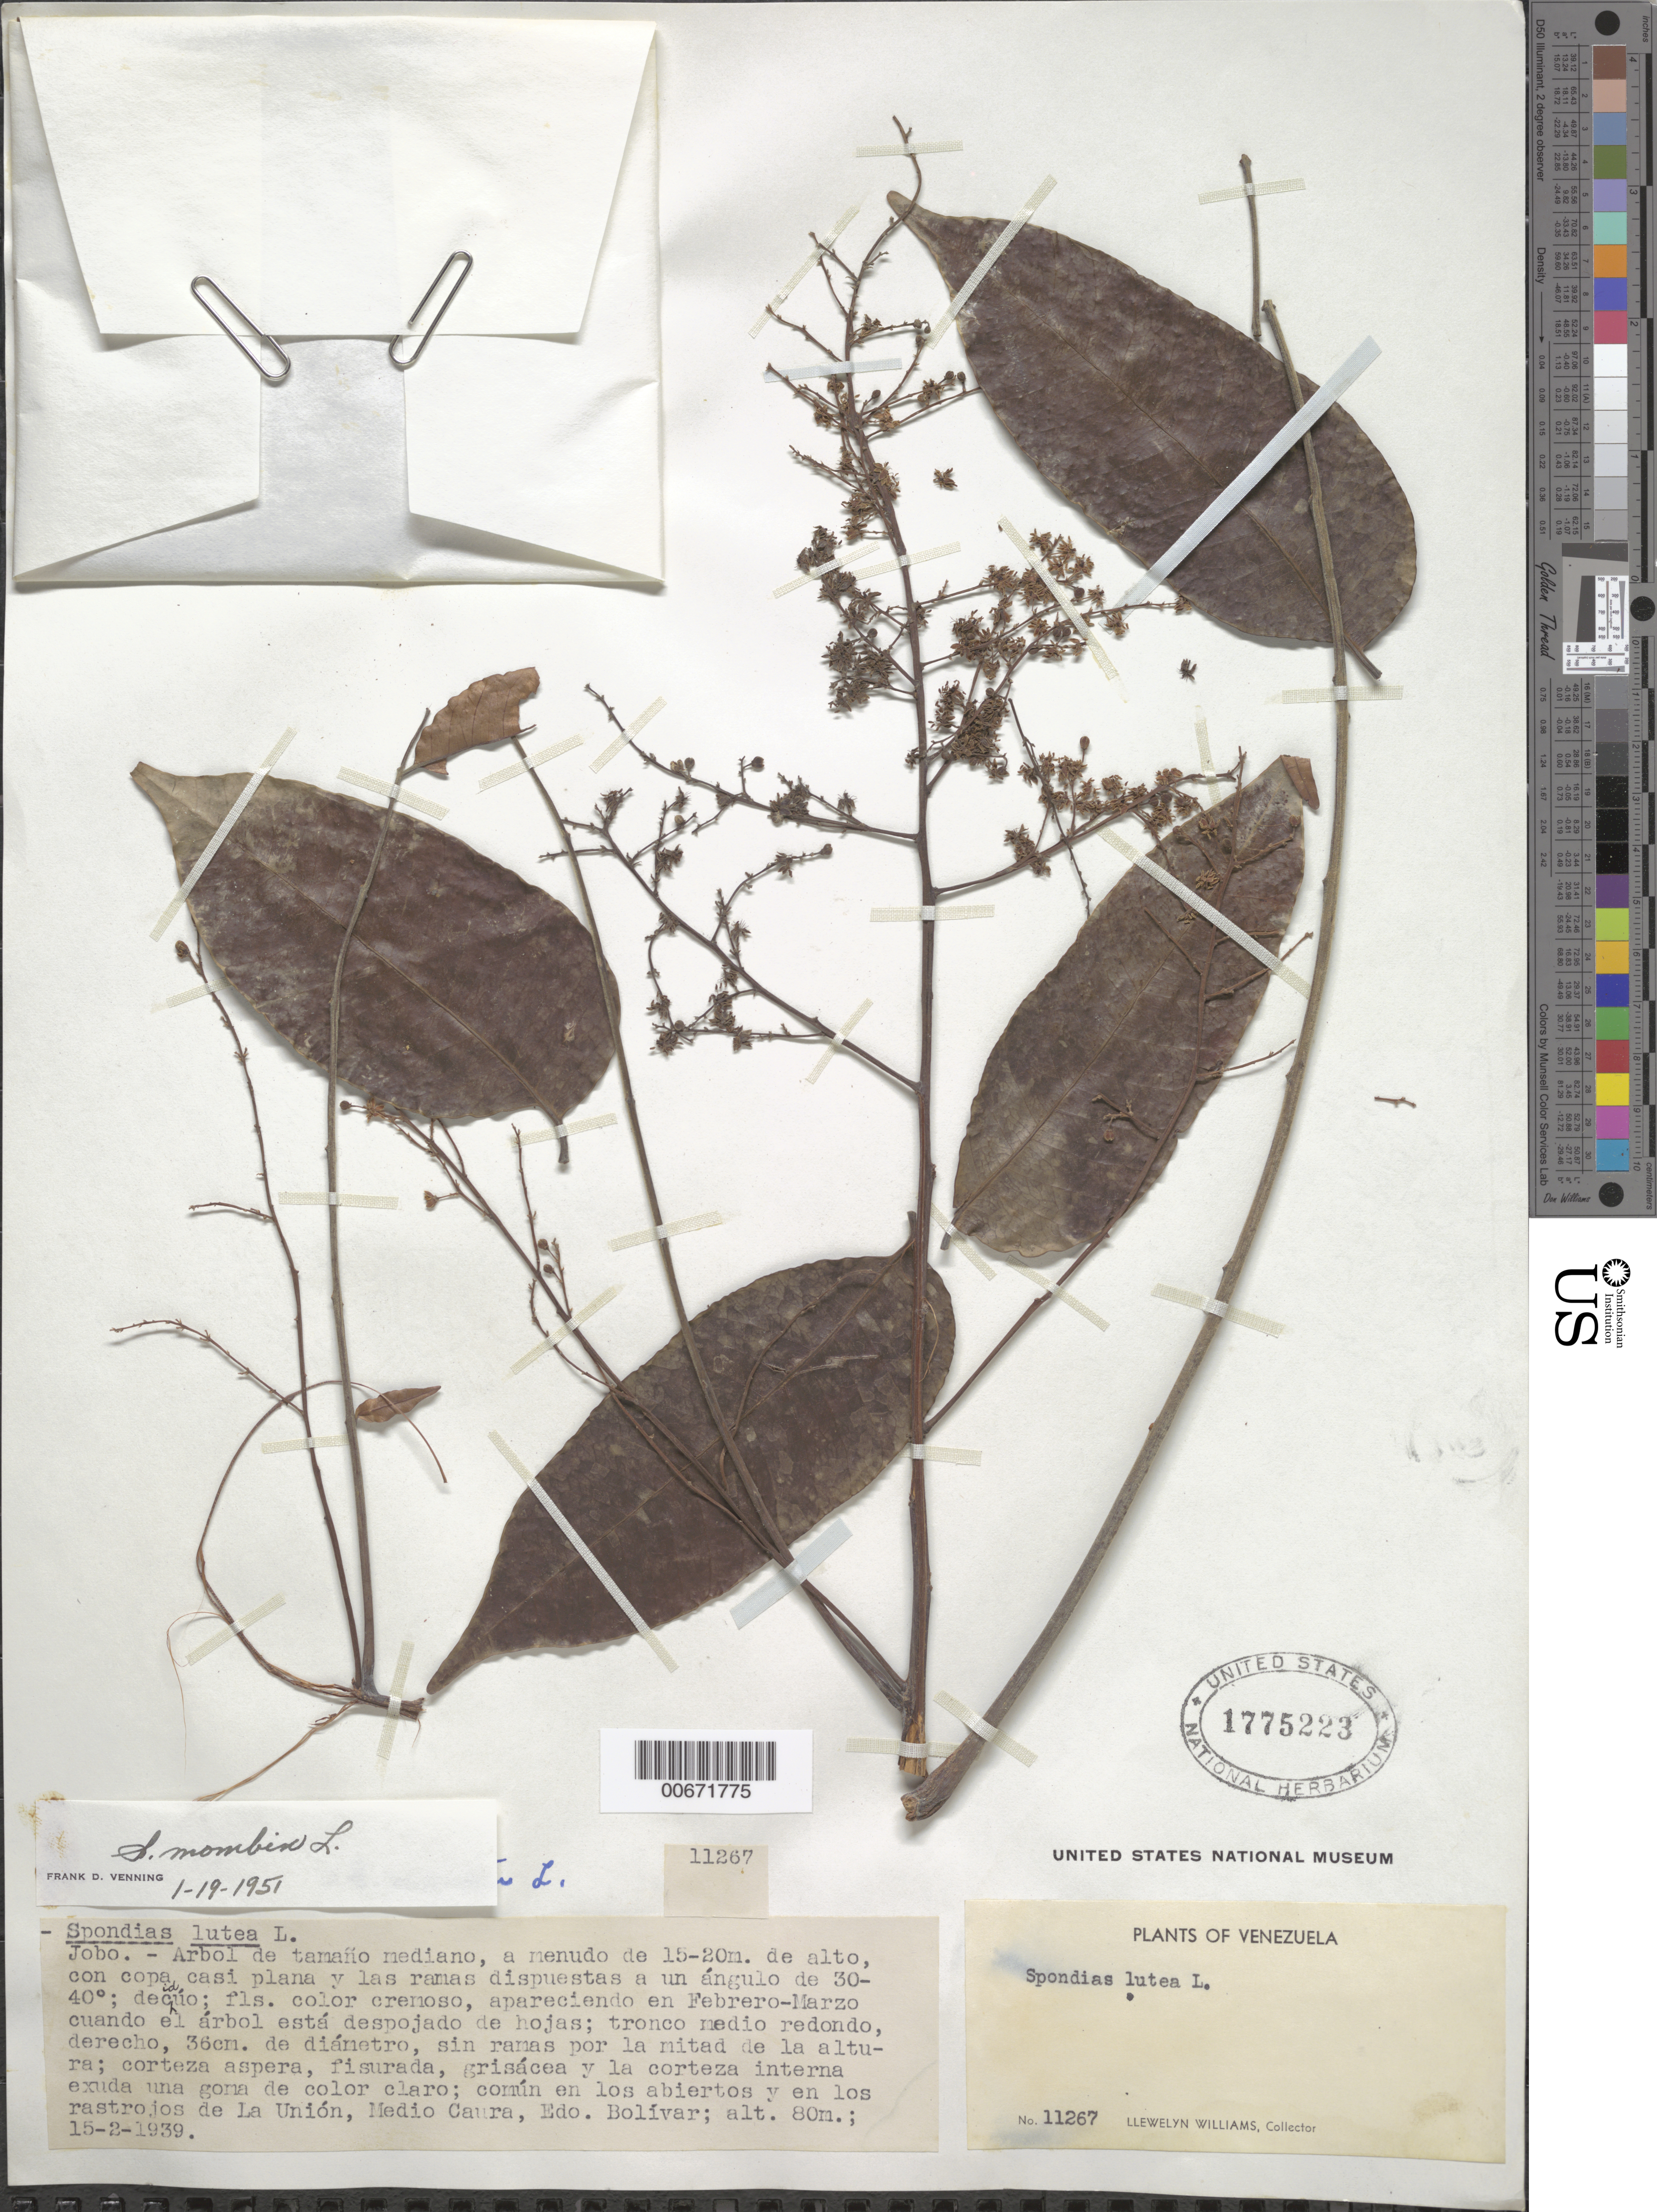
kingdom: Plantae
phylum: Tracheophyta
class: Magnoliopsida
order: Sapindales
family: Anacardiaceae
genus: Spondias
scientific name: Spondias mombin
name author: L.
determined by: Venning, F. D.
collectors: Ll. Williams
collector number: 11267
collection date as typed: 15-Feb-39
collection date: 1939-02-15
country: Venezuela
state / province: Bolívar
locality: La Unión, Medio Caura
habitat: Clearings, and in stubble of La Union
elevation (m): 80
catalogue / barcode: US 1775223